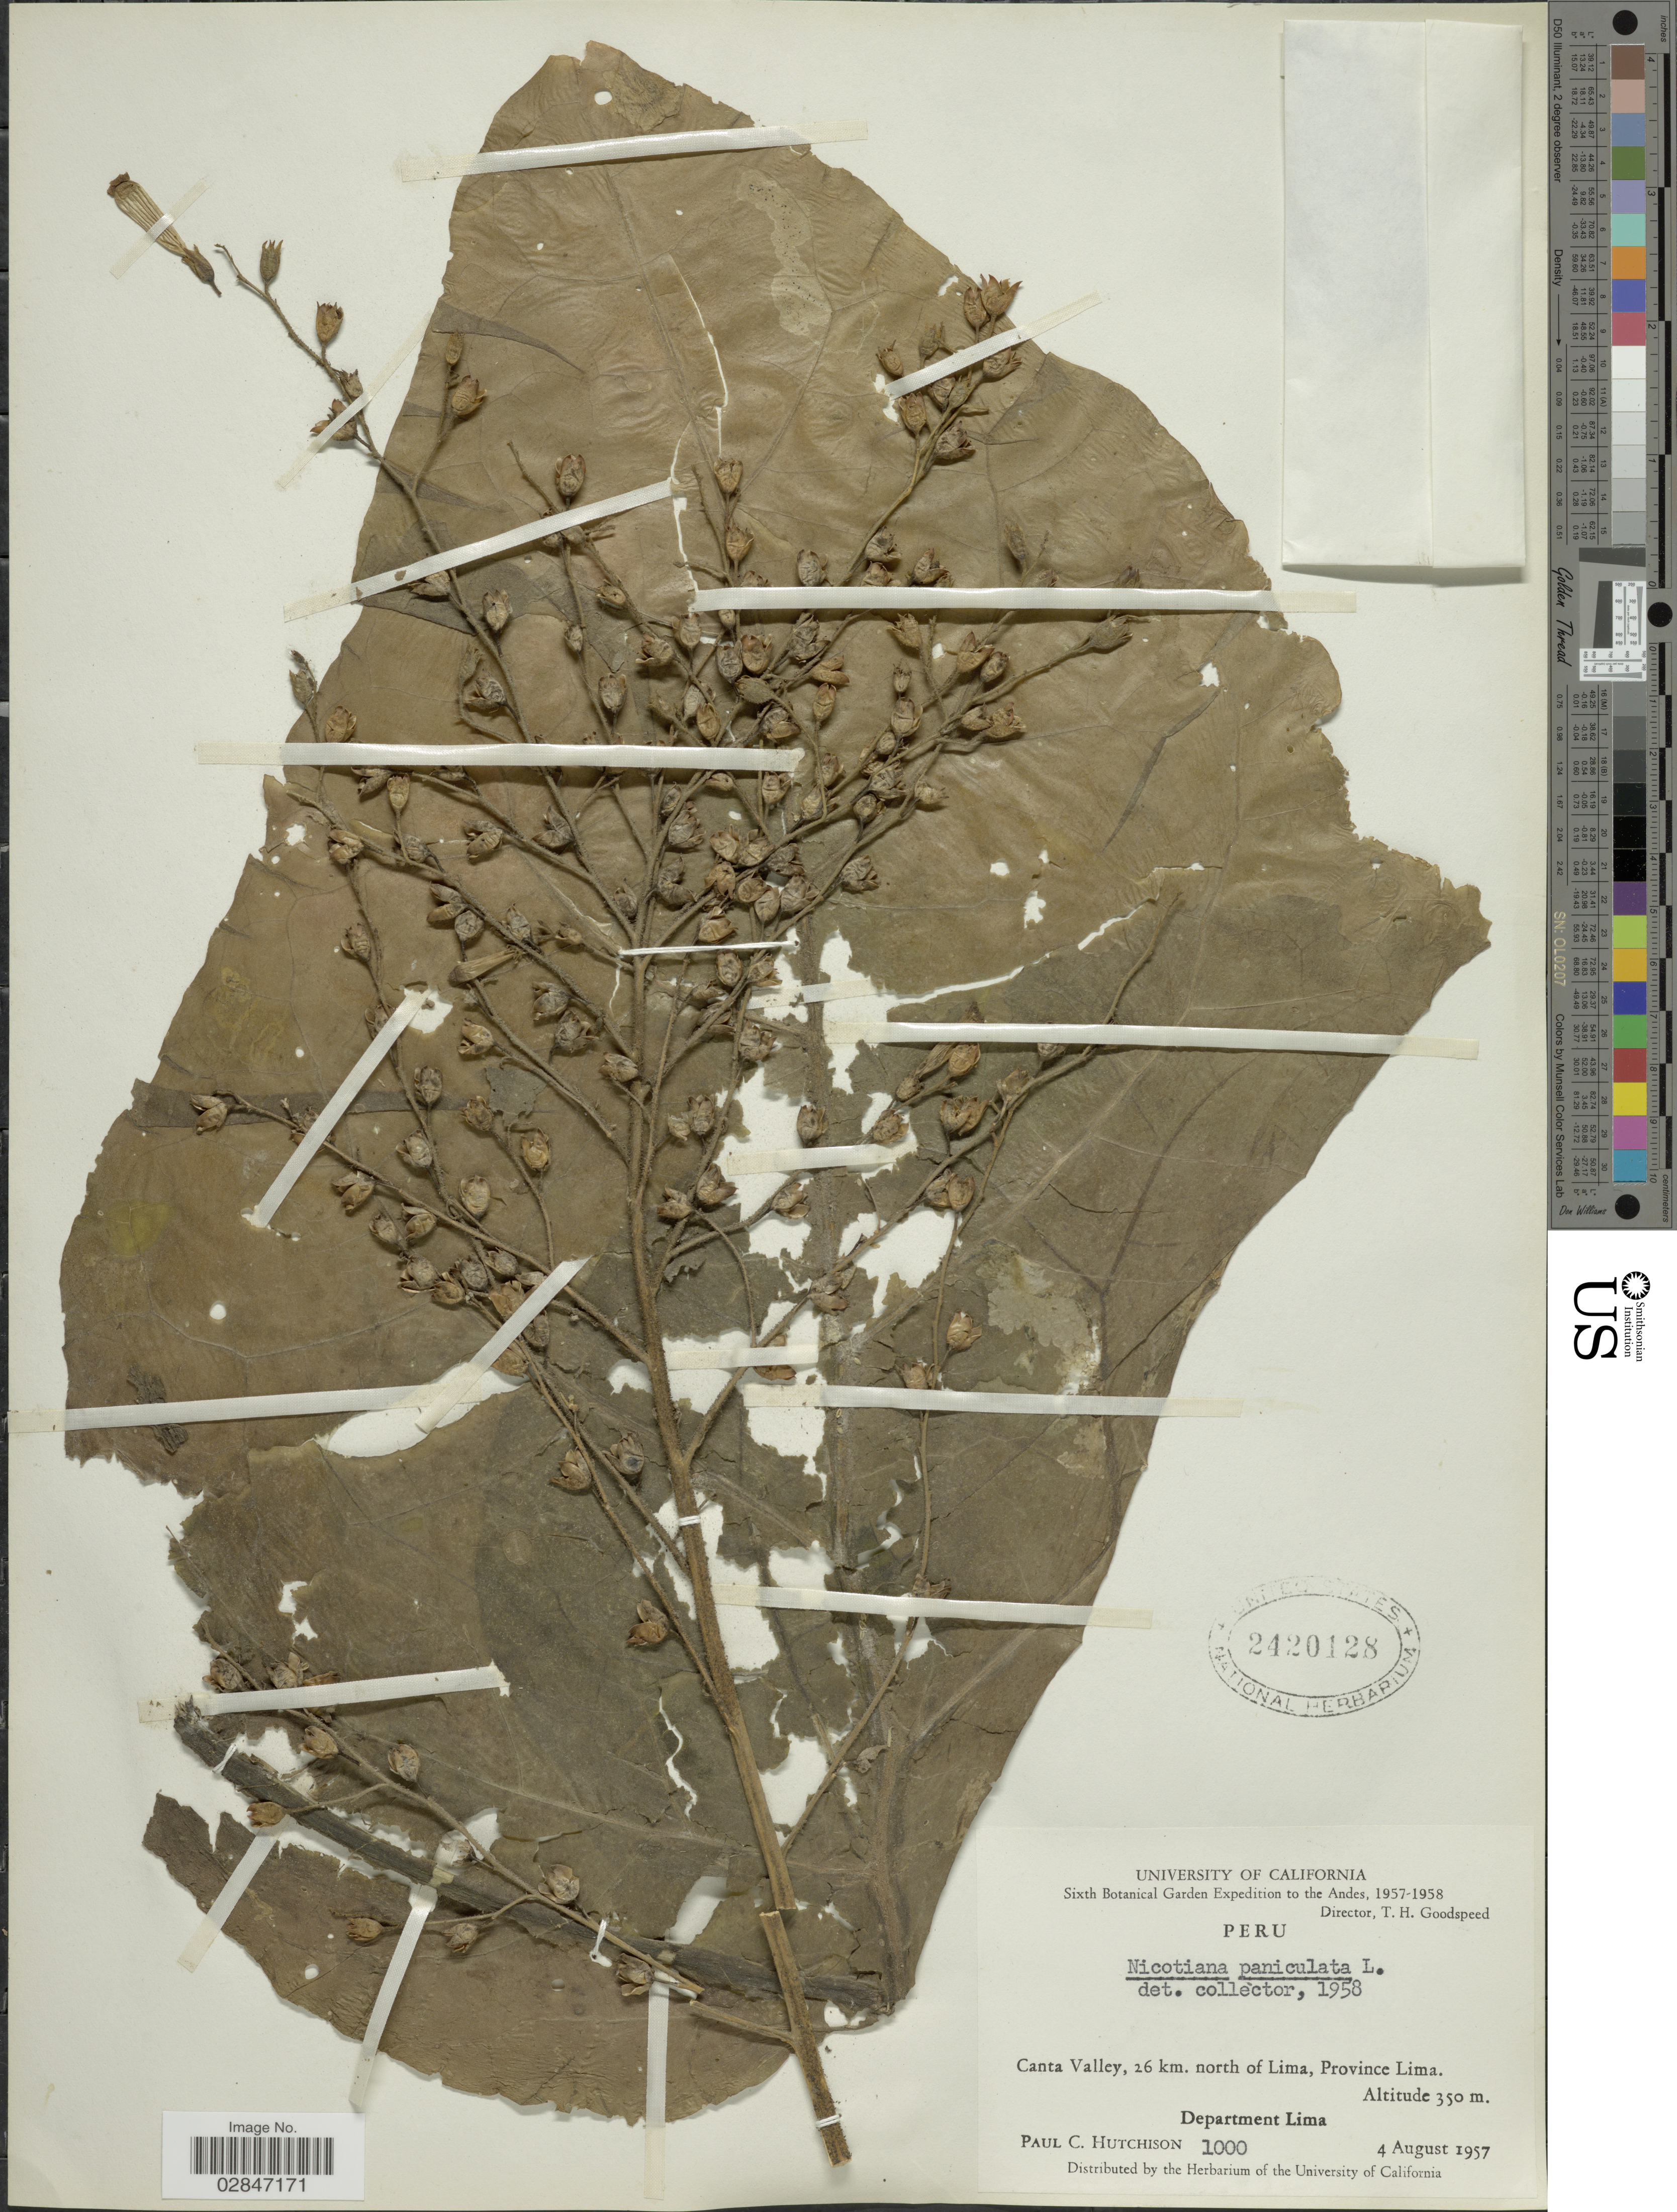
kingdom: Plantae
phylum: Tracheophyta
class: Magnoliopsida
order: Solanales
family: Solanaceae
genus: Nicotiana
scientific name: Nicotiana paniculata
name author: L.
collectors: P. C. Hutchison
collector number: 1000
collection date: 1957-08-04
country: Peru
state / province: Lima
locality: The Andes, Canta Valley, 26 km. north of Lima, Province Lima, Department Lima.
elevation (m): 350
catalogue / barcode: US 2420128